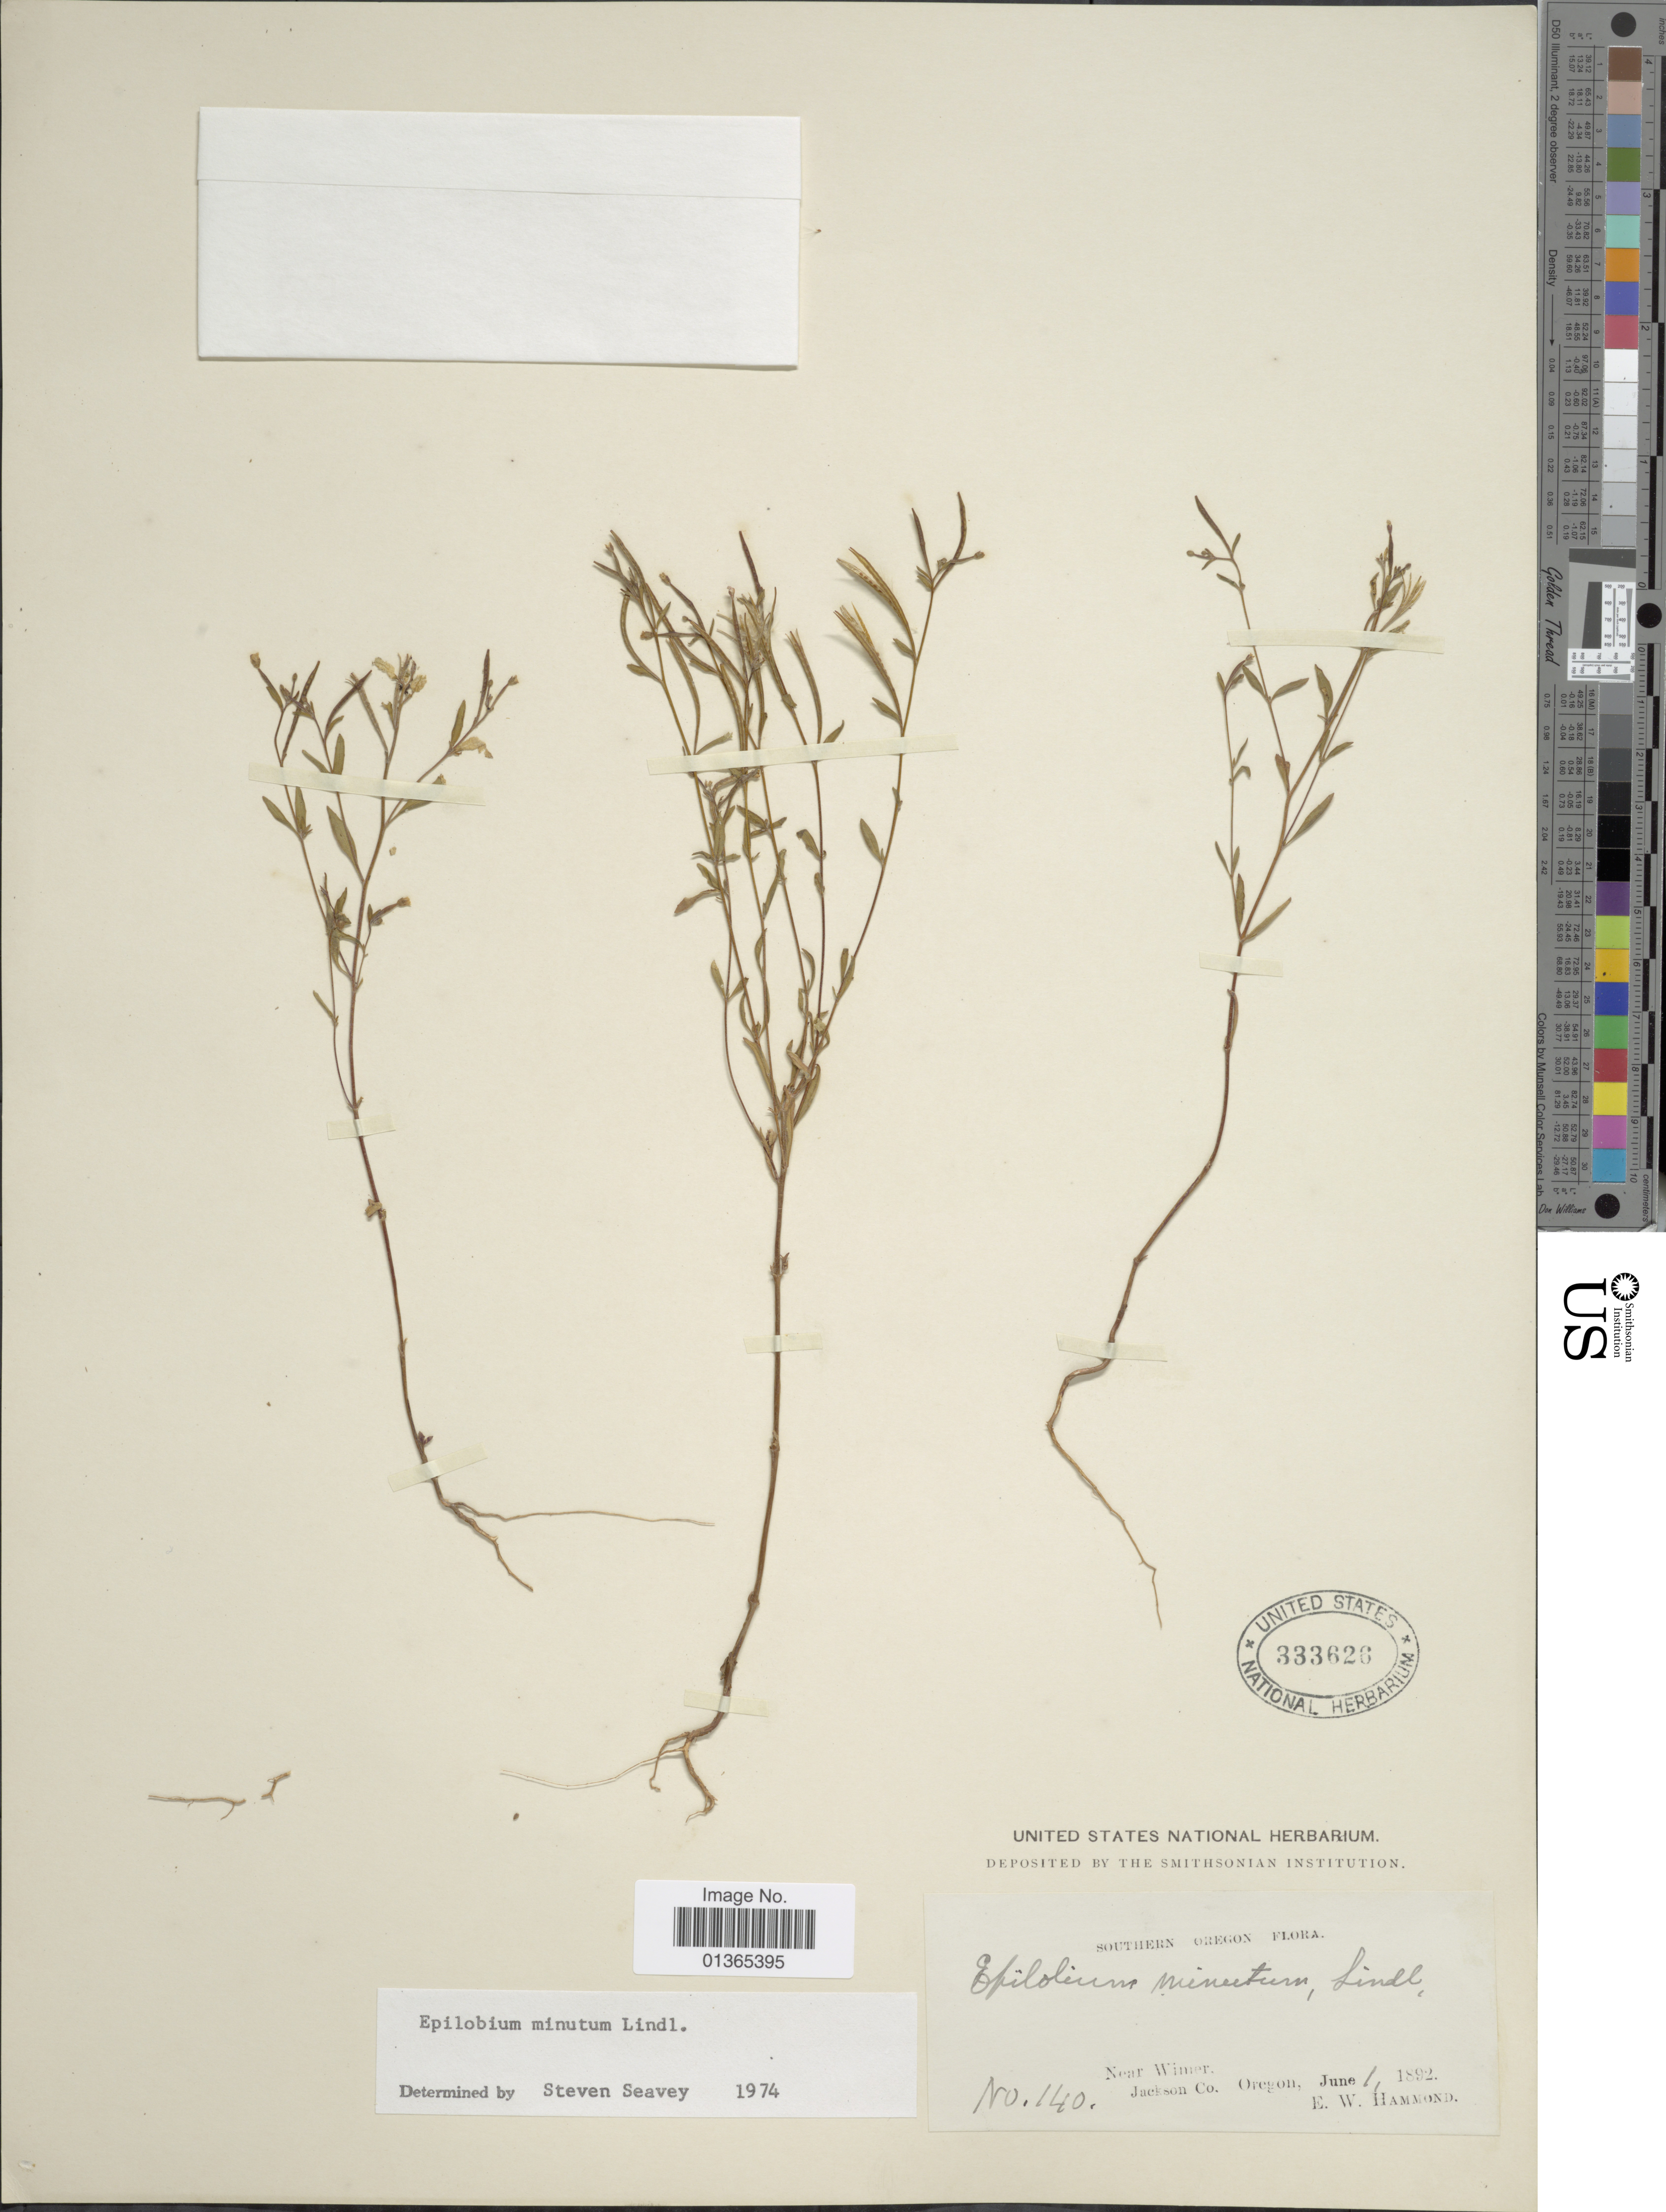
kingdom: Plantae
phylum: Tracheophyta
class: Magnoliopsida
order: Myrtales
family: Onagraceae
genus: Epilobium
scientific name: Epilobium minutum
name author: Lindl. ex Lehm.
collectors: E. Hammond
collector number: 140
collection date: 1892-06-01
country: United States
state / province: Oregon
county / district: Jackson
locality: Southern Oregon. Near Wimer. Jackson Co.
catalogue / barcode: US 333626